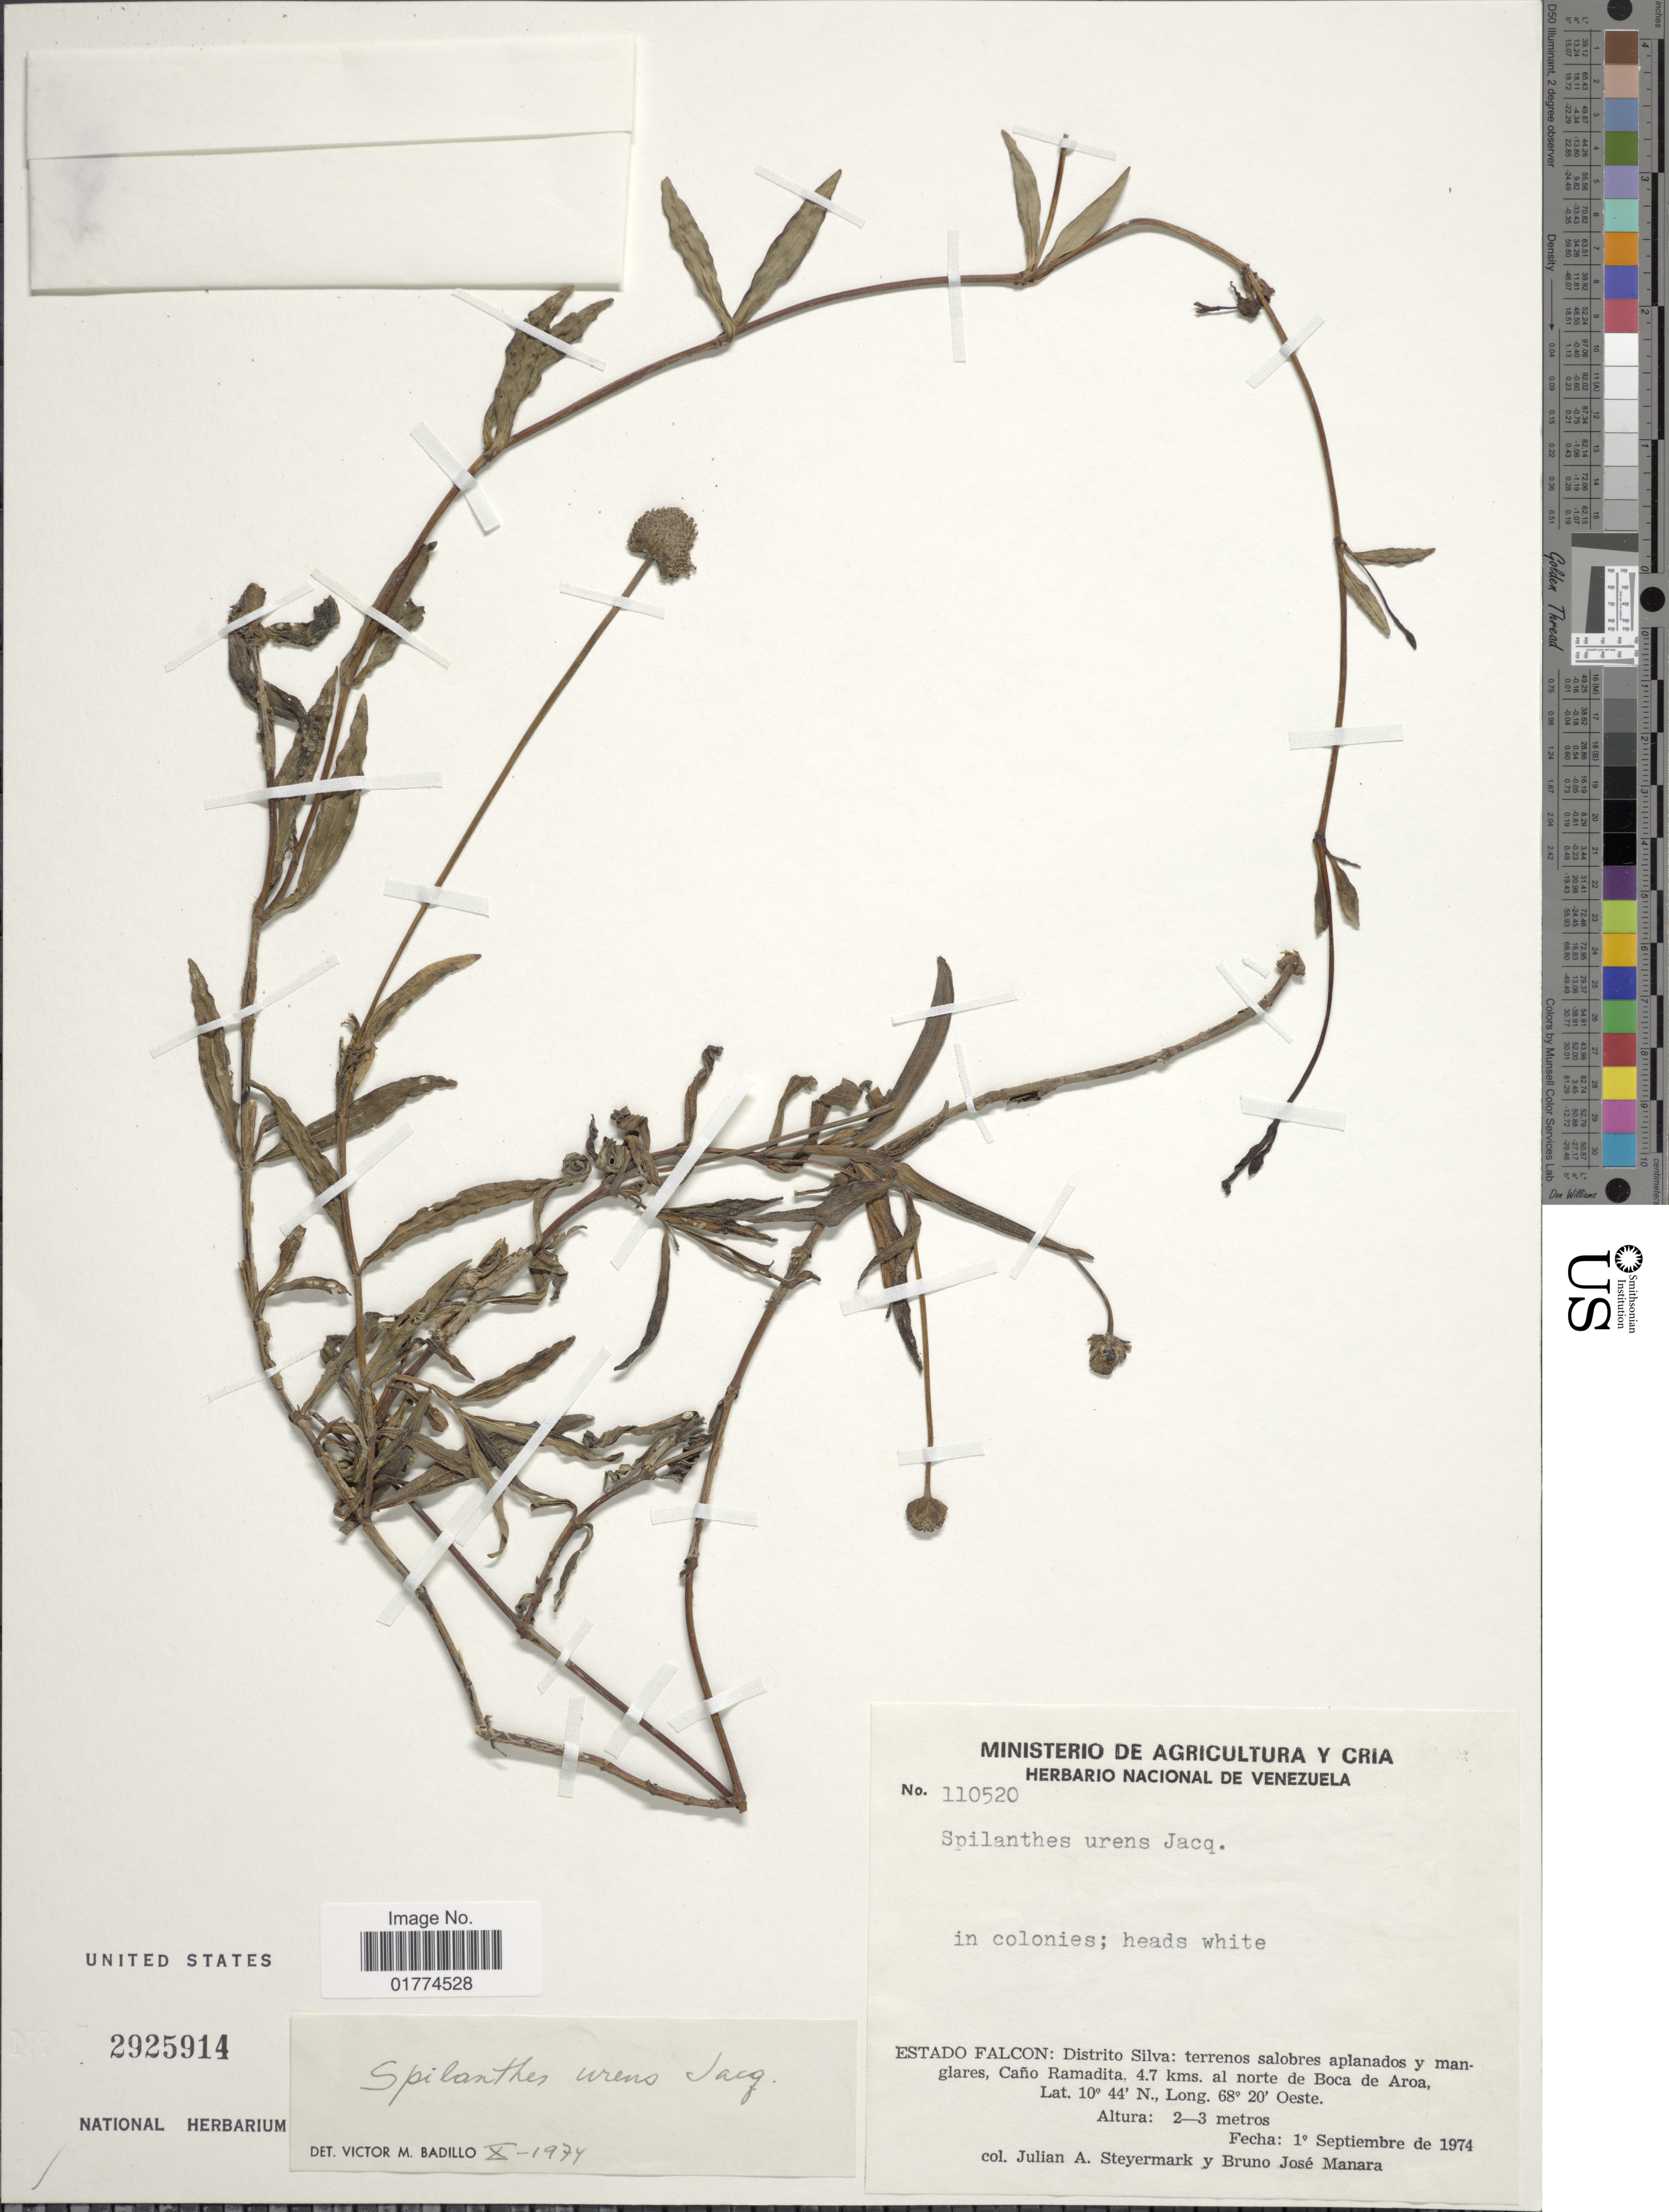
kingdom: Plantae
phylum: Tracheophyta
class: Magnoliopsida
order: Asterales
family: Asteraceae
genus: Spilanthes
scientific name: Spilanthes urens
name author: Jacq.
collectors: J. Steyermark & B. Manara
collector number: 110520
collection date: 1974-09-01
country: Venezuela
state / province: Falcón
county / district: Silva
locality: Distrito Silva: Caño Ramadita, 4. 7 kms. al norte de Boca de Aroa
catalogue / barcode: US 2925914